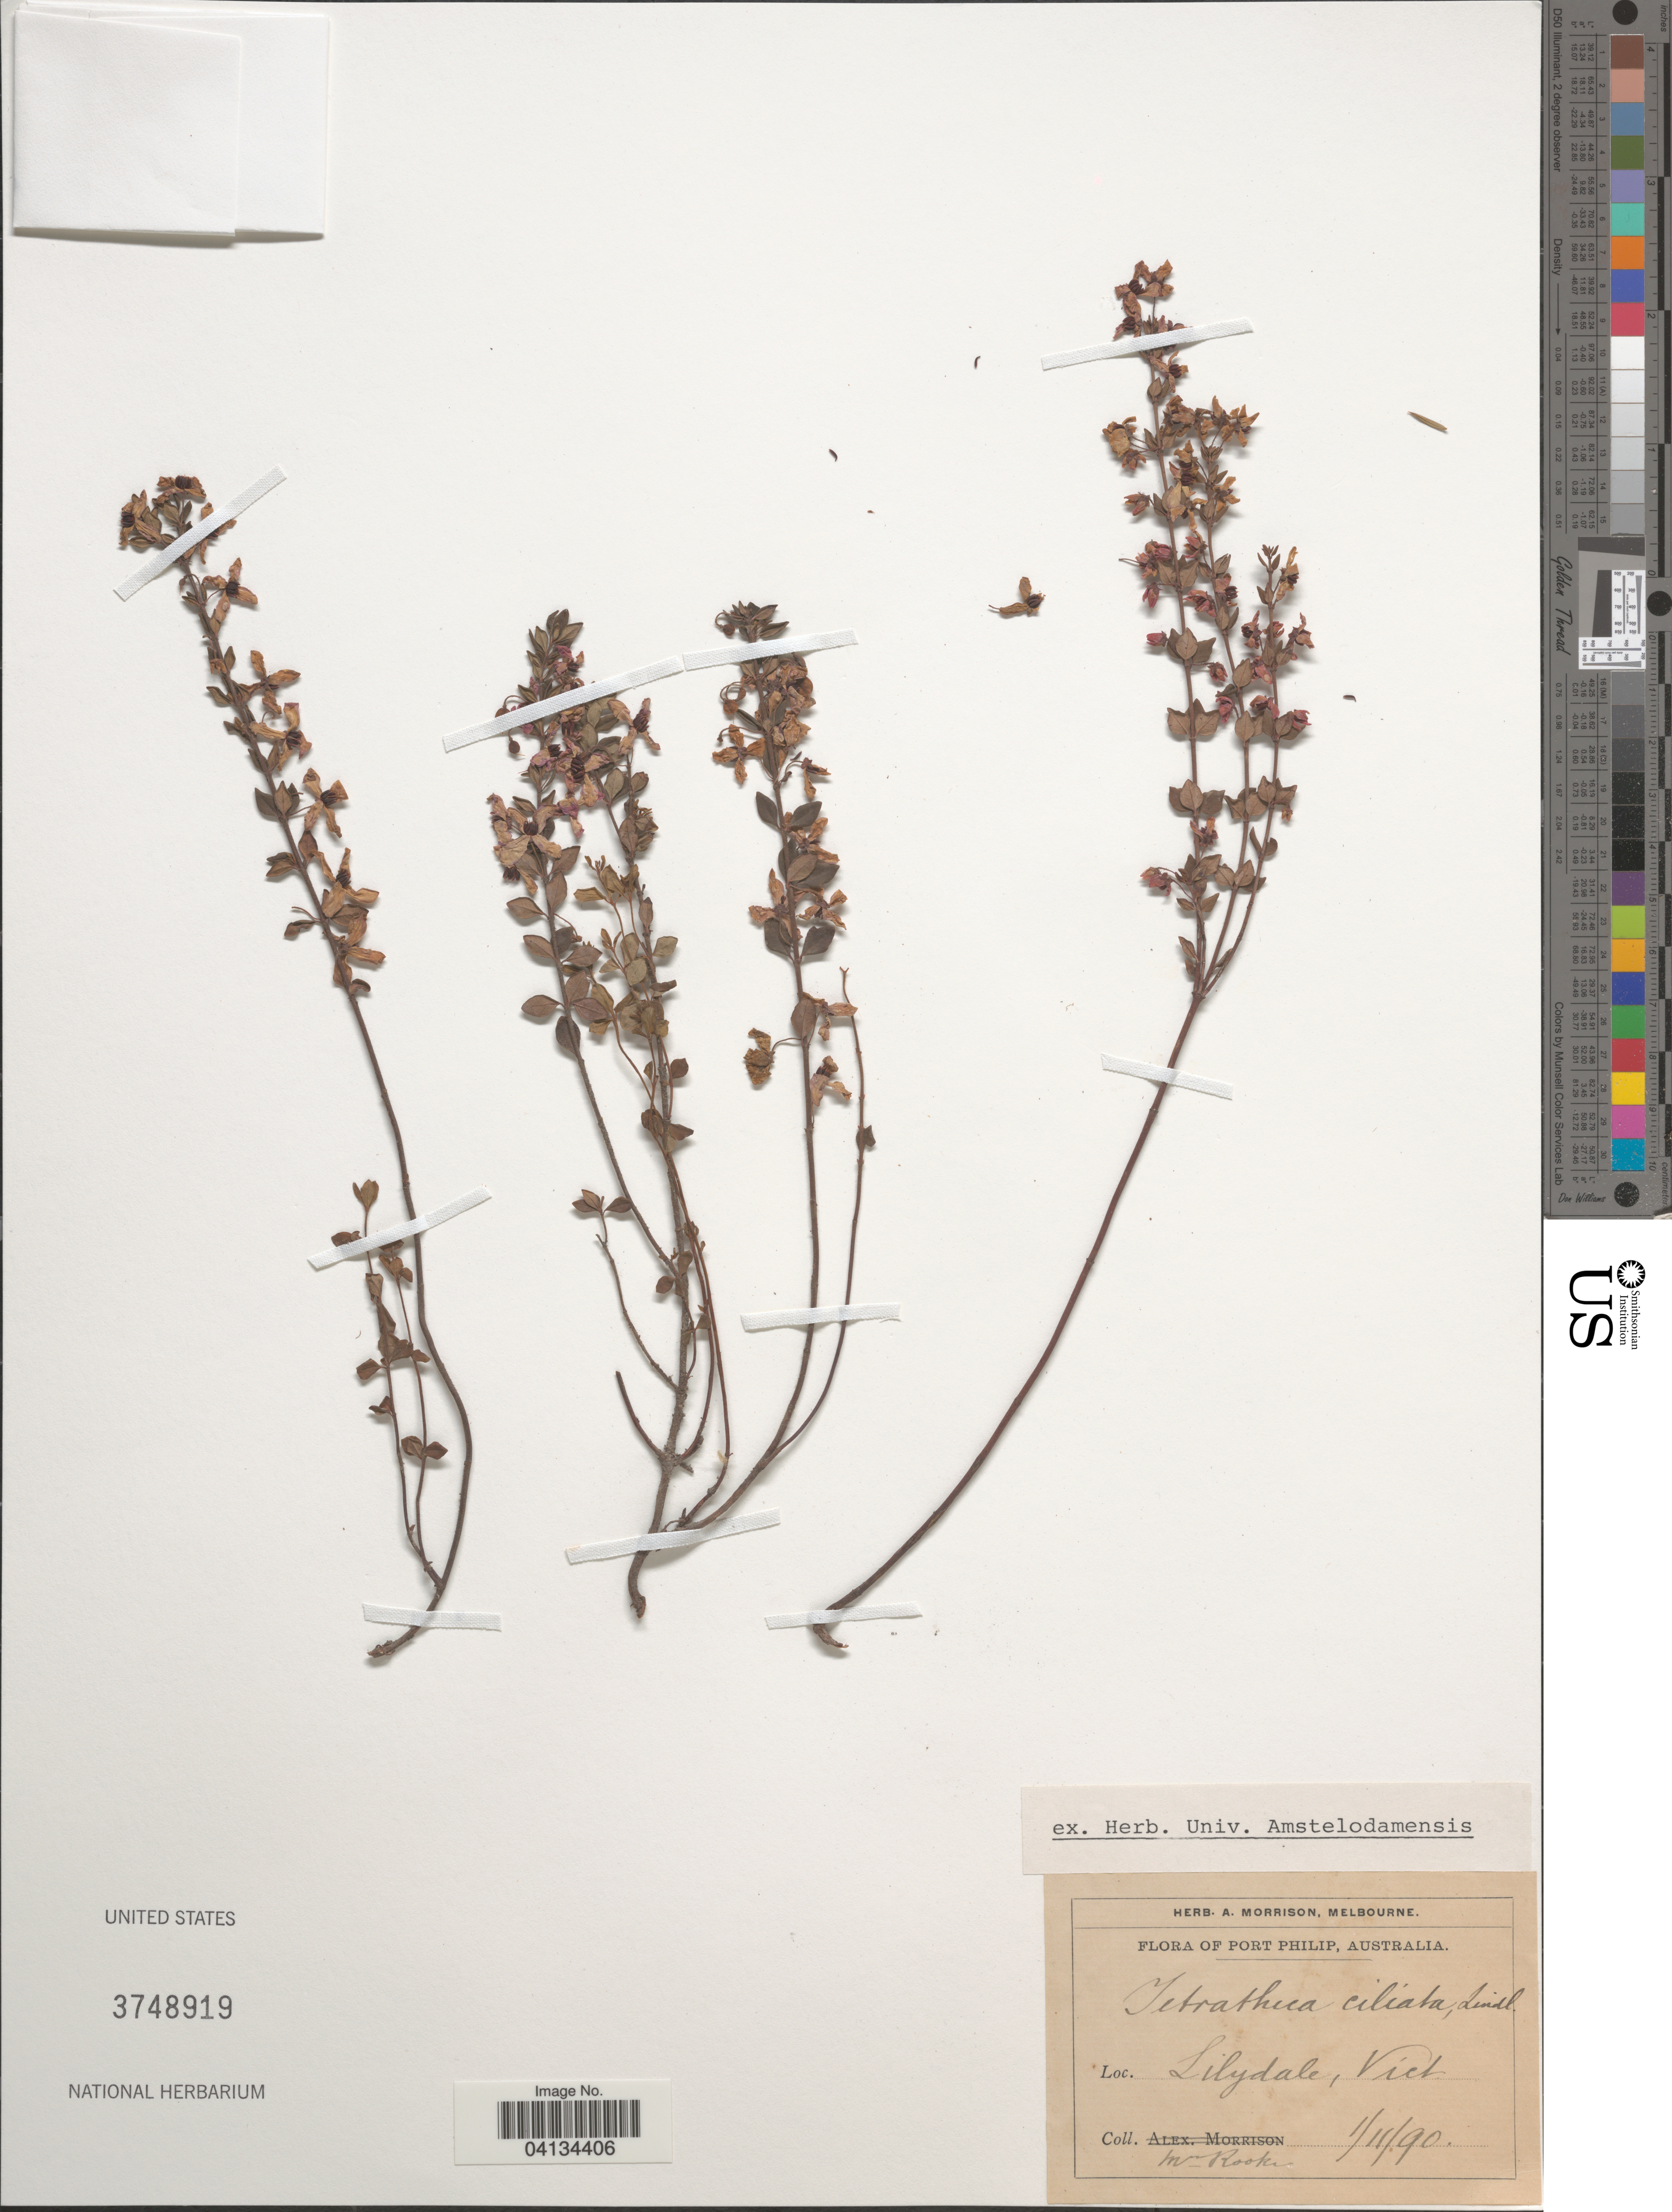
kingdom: Plantae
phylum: Tracheophyta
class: Magnoliopsida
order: Oxalidales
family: Elaeocarpaceae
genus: Tetratheca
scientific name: Tetratheca ciliata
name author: Lindl.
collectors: Rooke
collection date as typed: Transcribed d/m/y: 1/11/90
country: Australia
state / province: Victoria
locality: Port Philip. Lilydale, Vict.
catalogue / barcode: US 3748919